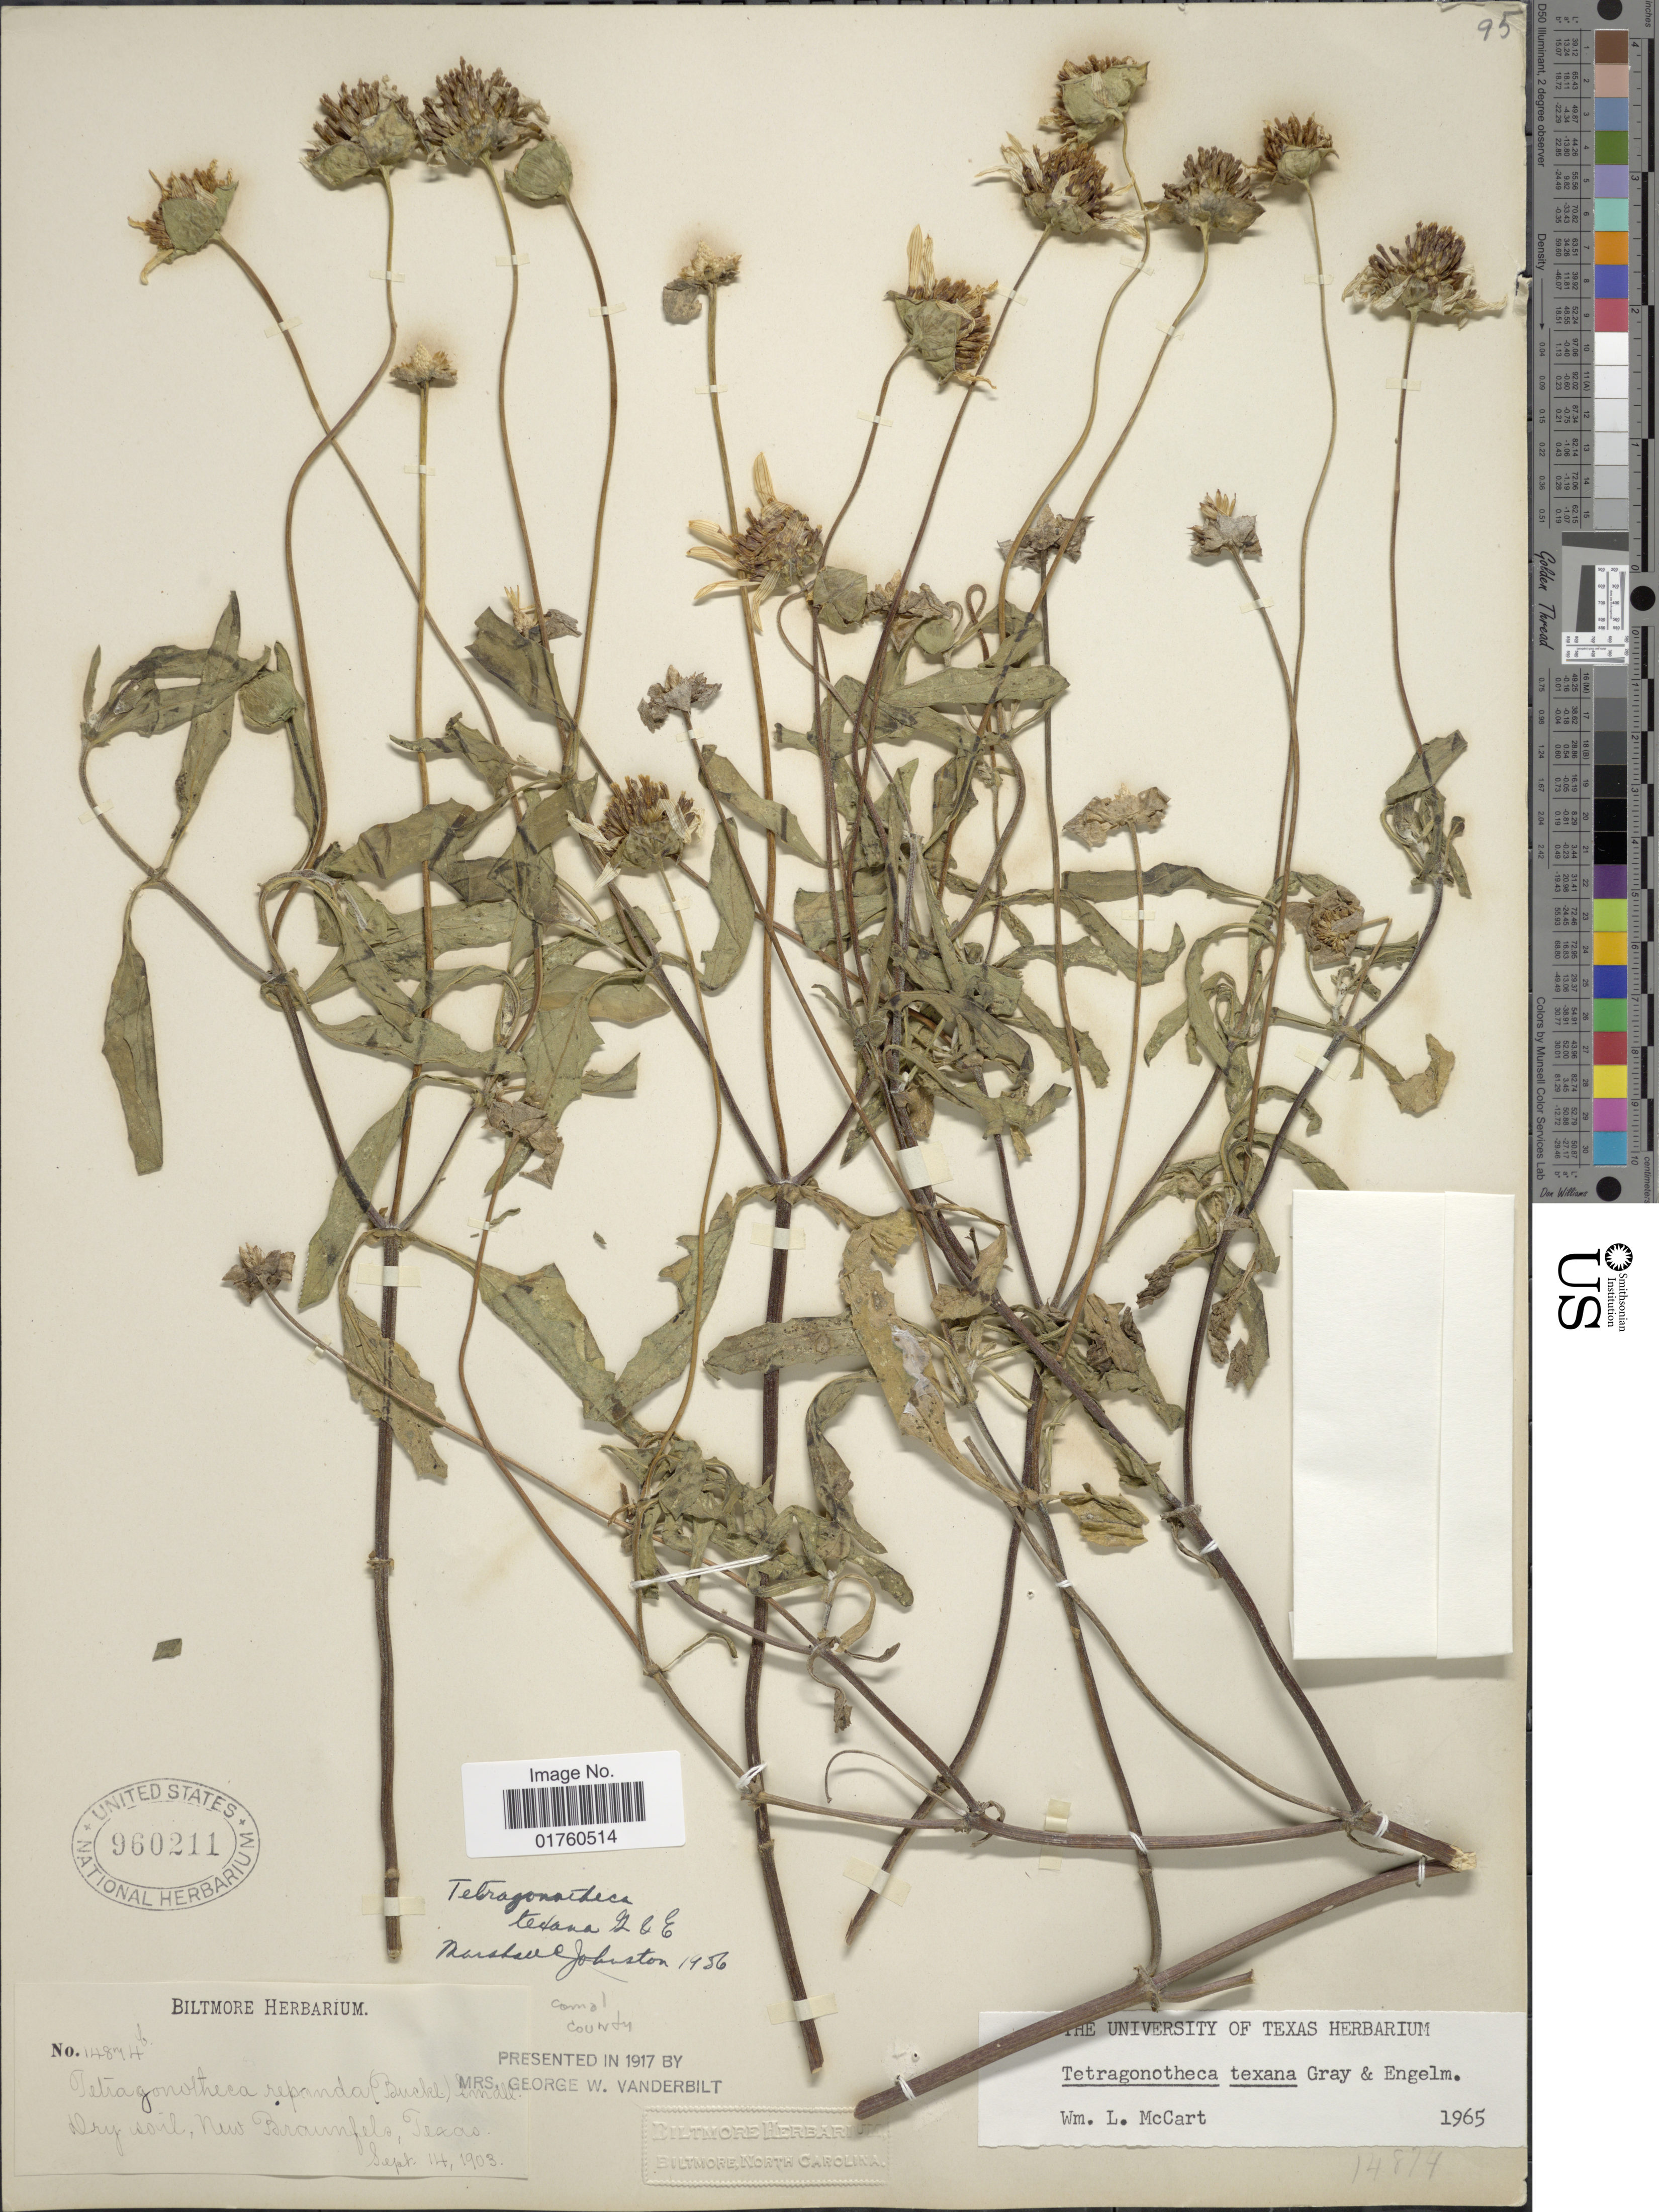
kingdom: Plantae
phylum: Tracheophyta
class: Magnoliopsida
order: Asterales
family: Asteraceae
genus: Tetragonotheca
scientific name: Tetragonotheca texana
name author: A. Gray & Engelm.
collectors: ex herb. Biltmore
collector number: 14874b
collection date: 1903-09-14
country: United States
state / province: Texas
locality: New Braunfels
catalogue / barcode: US 960211